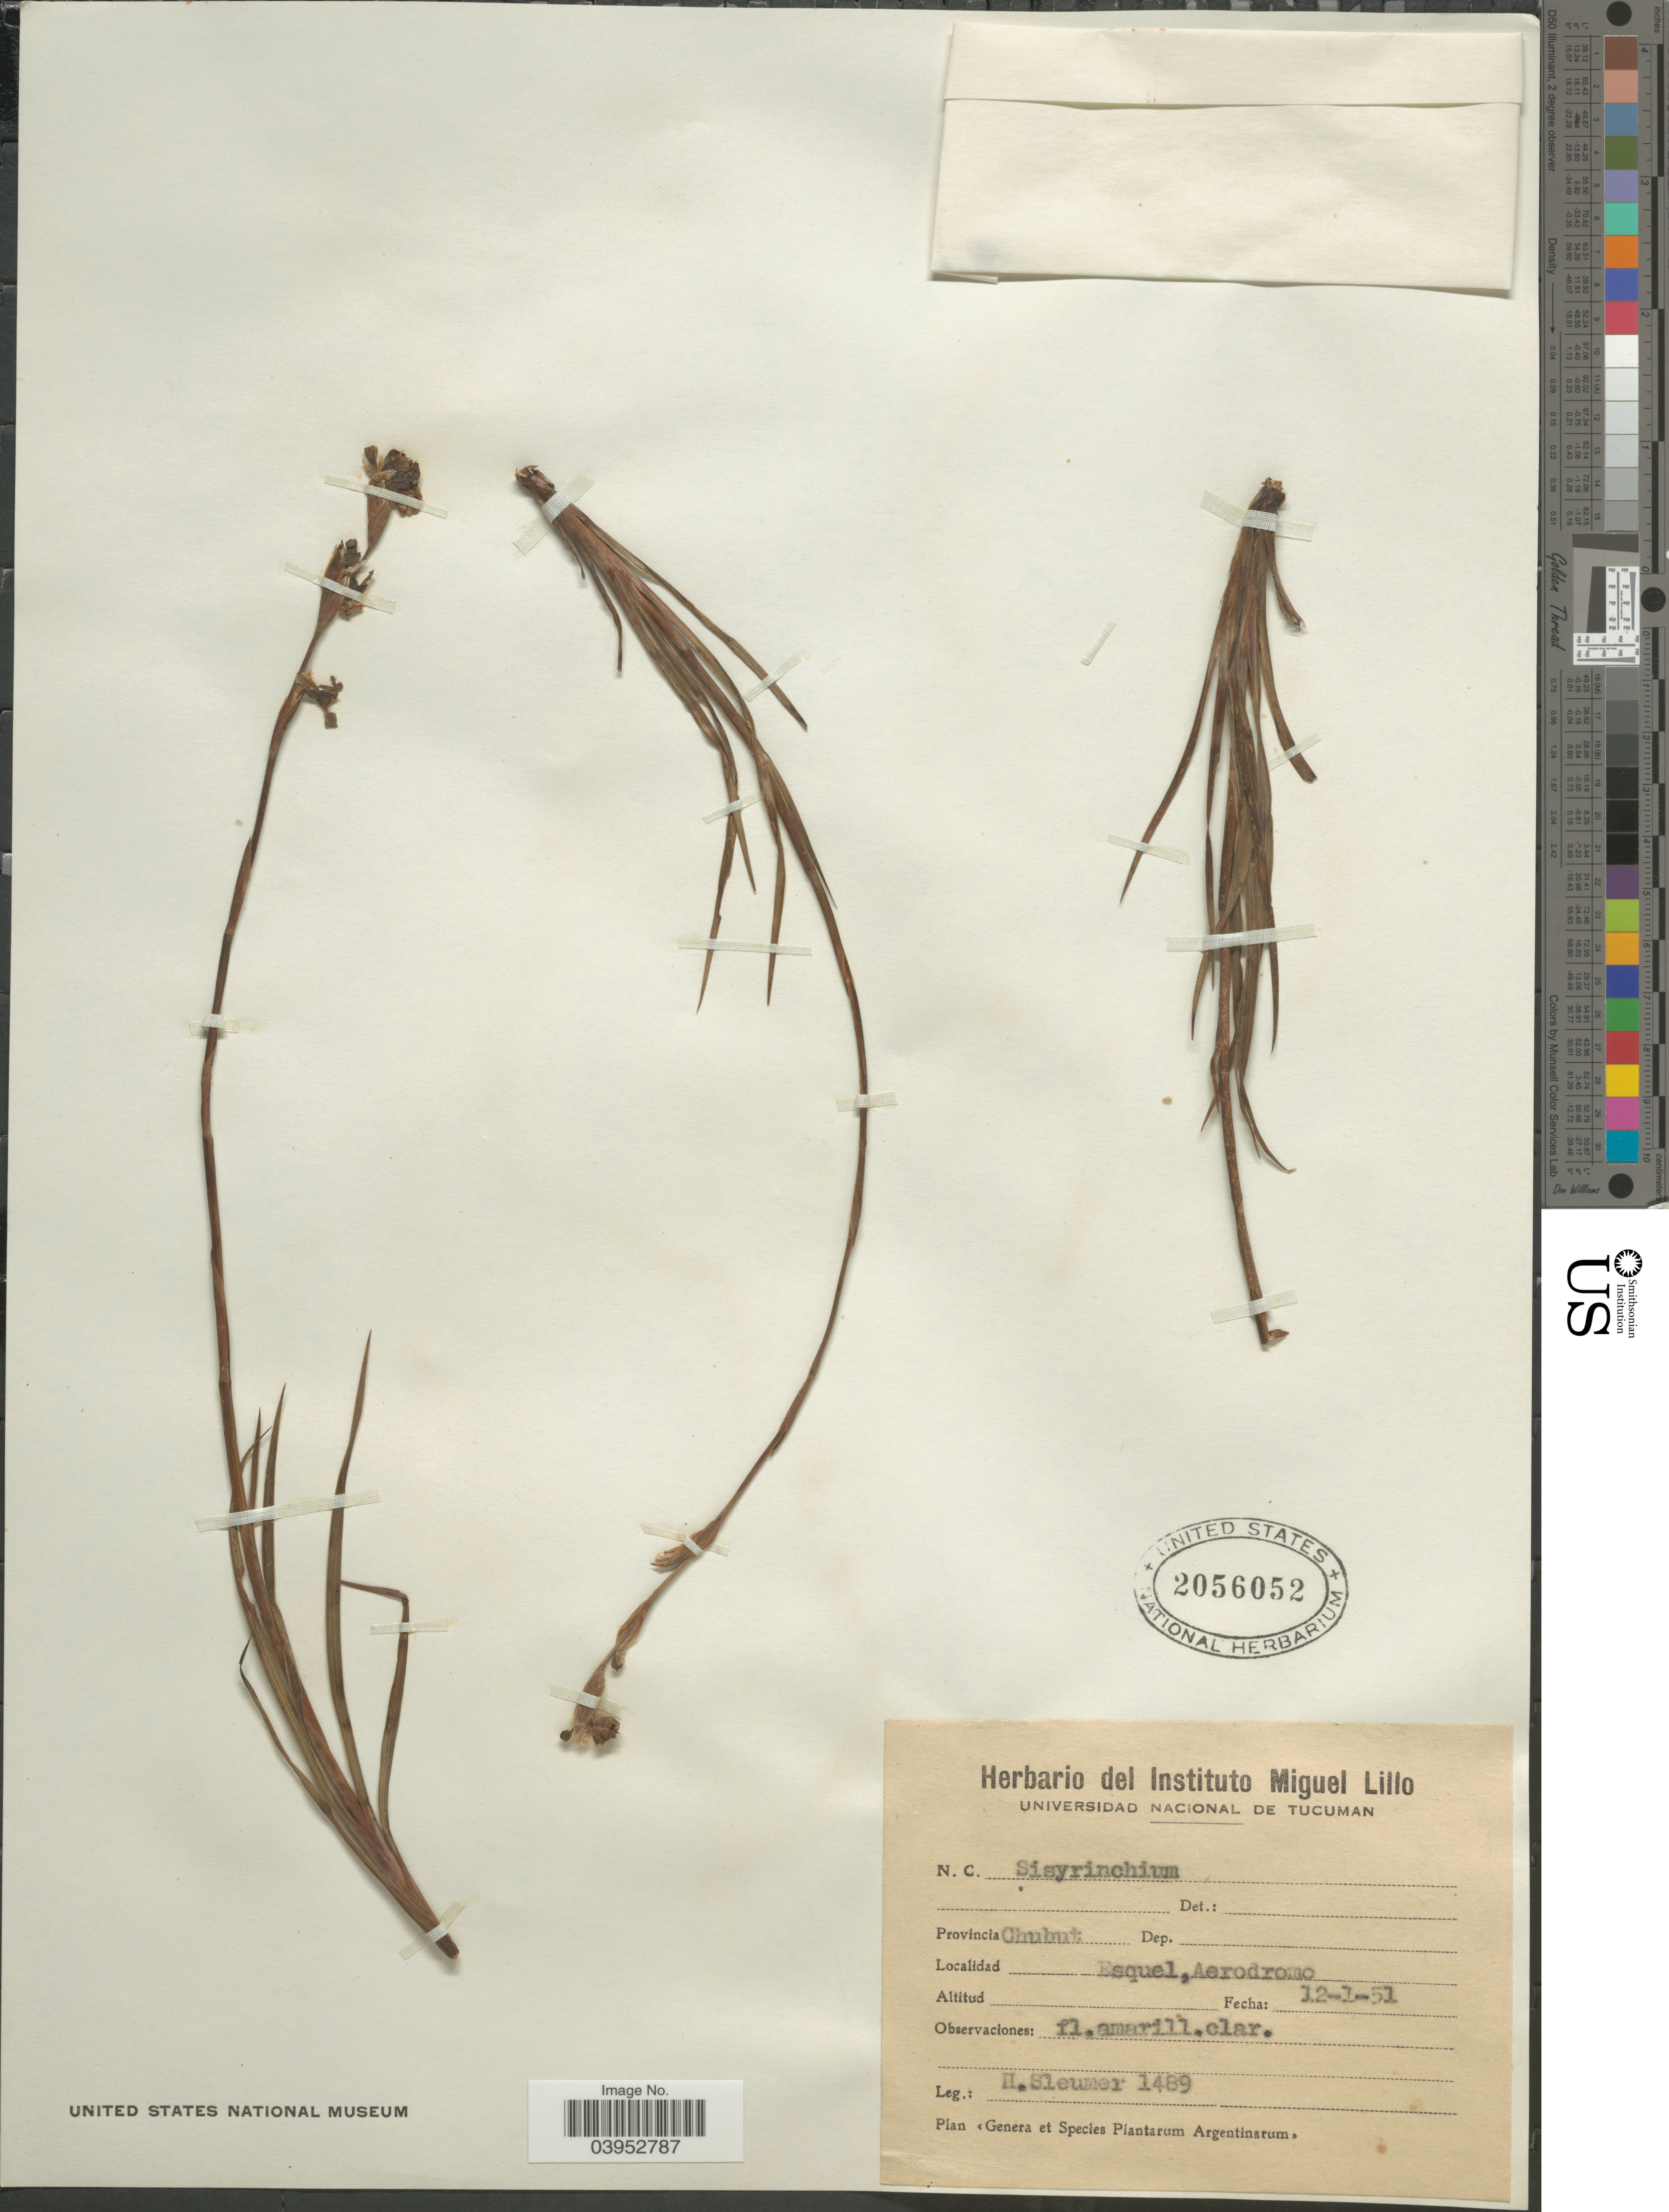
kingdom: Plantae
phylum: Tracheophyta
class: Liliopsida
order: Asparagales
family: Iridaceae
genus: Sisyrinchium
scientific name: Sisyrinchium sp.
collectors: H. O. Sleumer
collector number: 1489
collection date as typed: Transcribed d/m/y: 12/1/51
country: Argentina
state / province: Chubut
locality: Esquel, Aerodromo.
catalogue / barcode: US 2056052